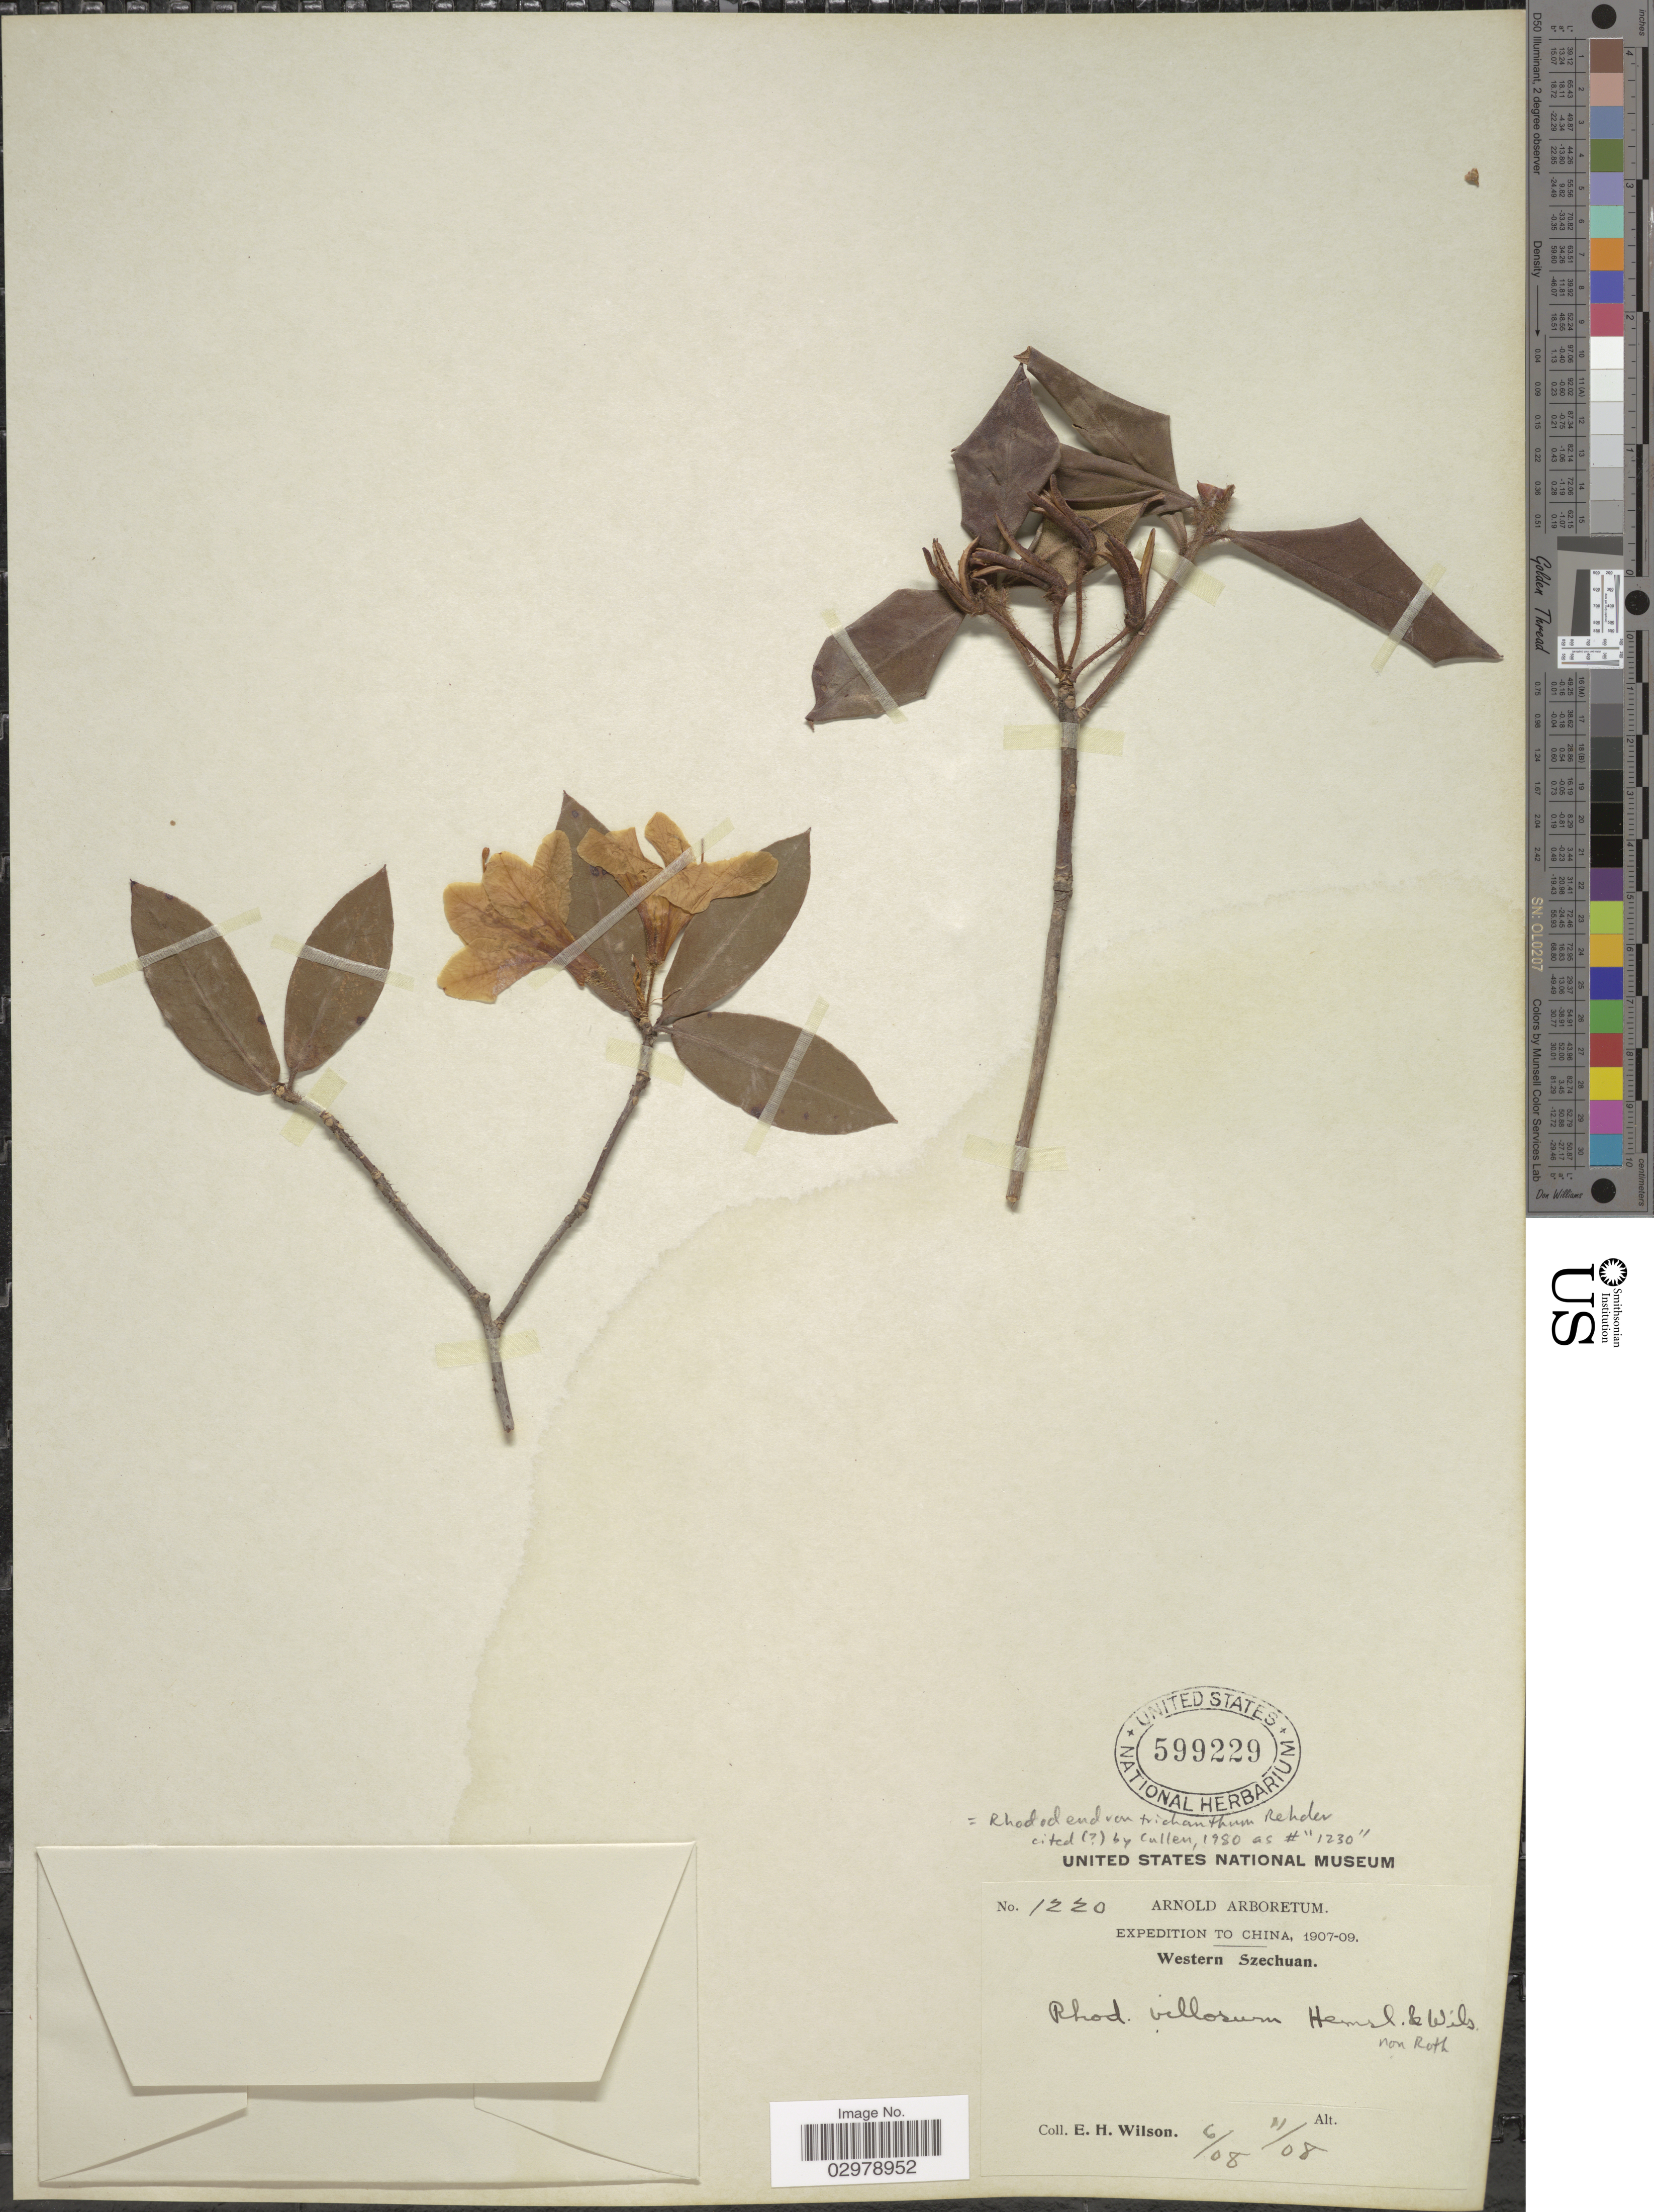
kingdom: Plantae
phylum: Tracheophyta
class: Magnoliopsida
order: Ericales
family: Ericaceae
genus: Rhododendron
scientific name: Rhododendron trichanthum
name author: Rehder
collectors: E. Wilson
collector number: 1220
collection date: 1908-06/1908-11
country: China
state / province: Sichuan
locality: Western Szechuan.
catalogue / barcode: US 599229